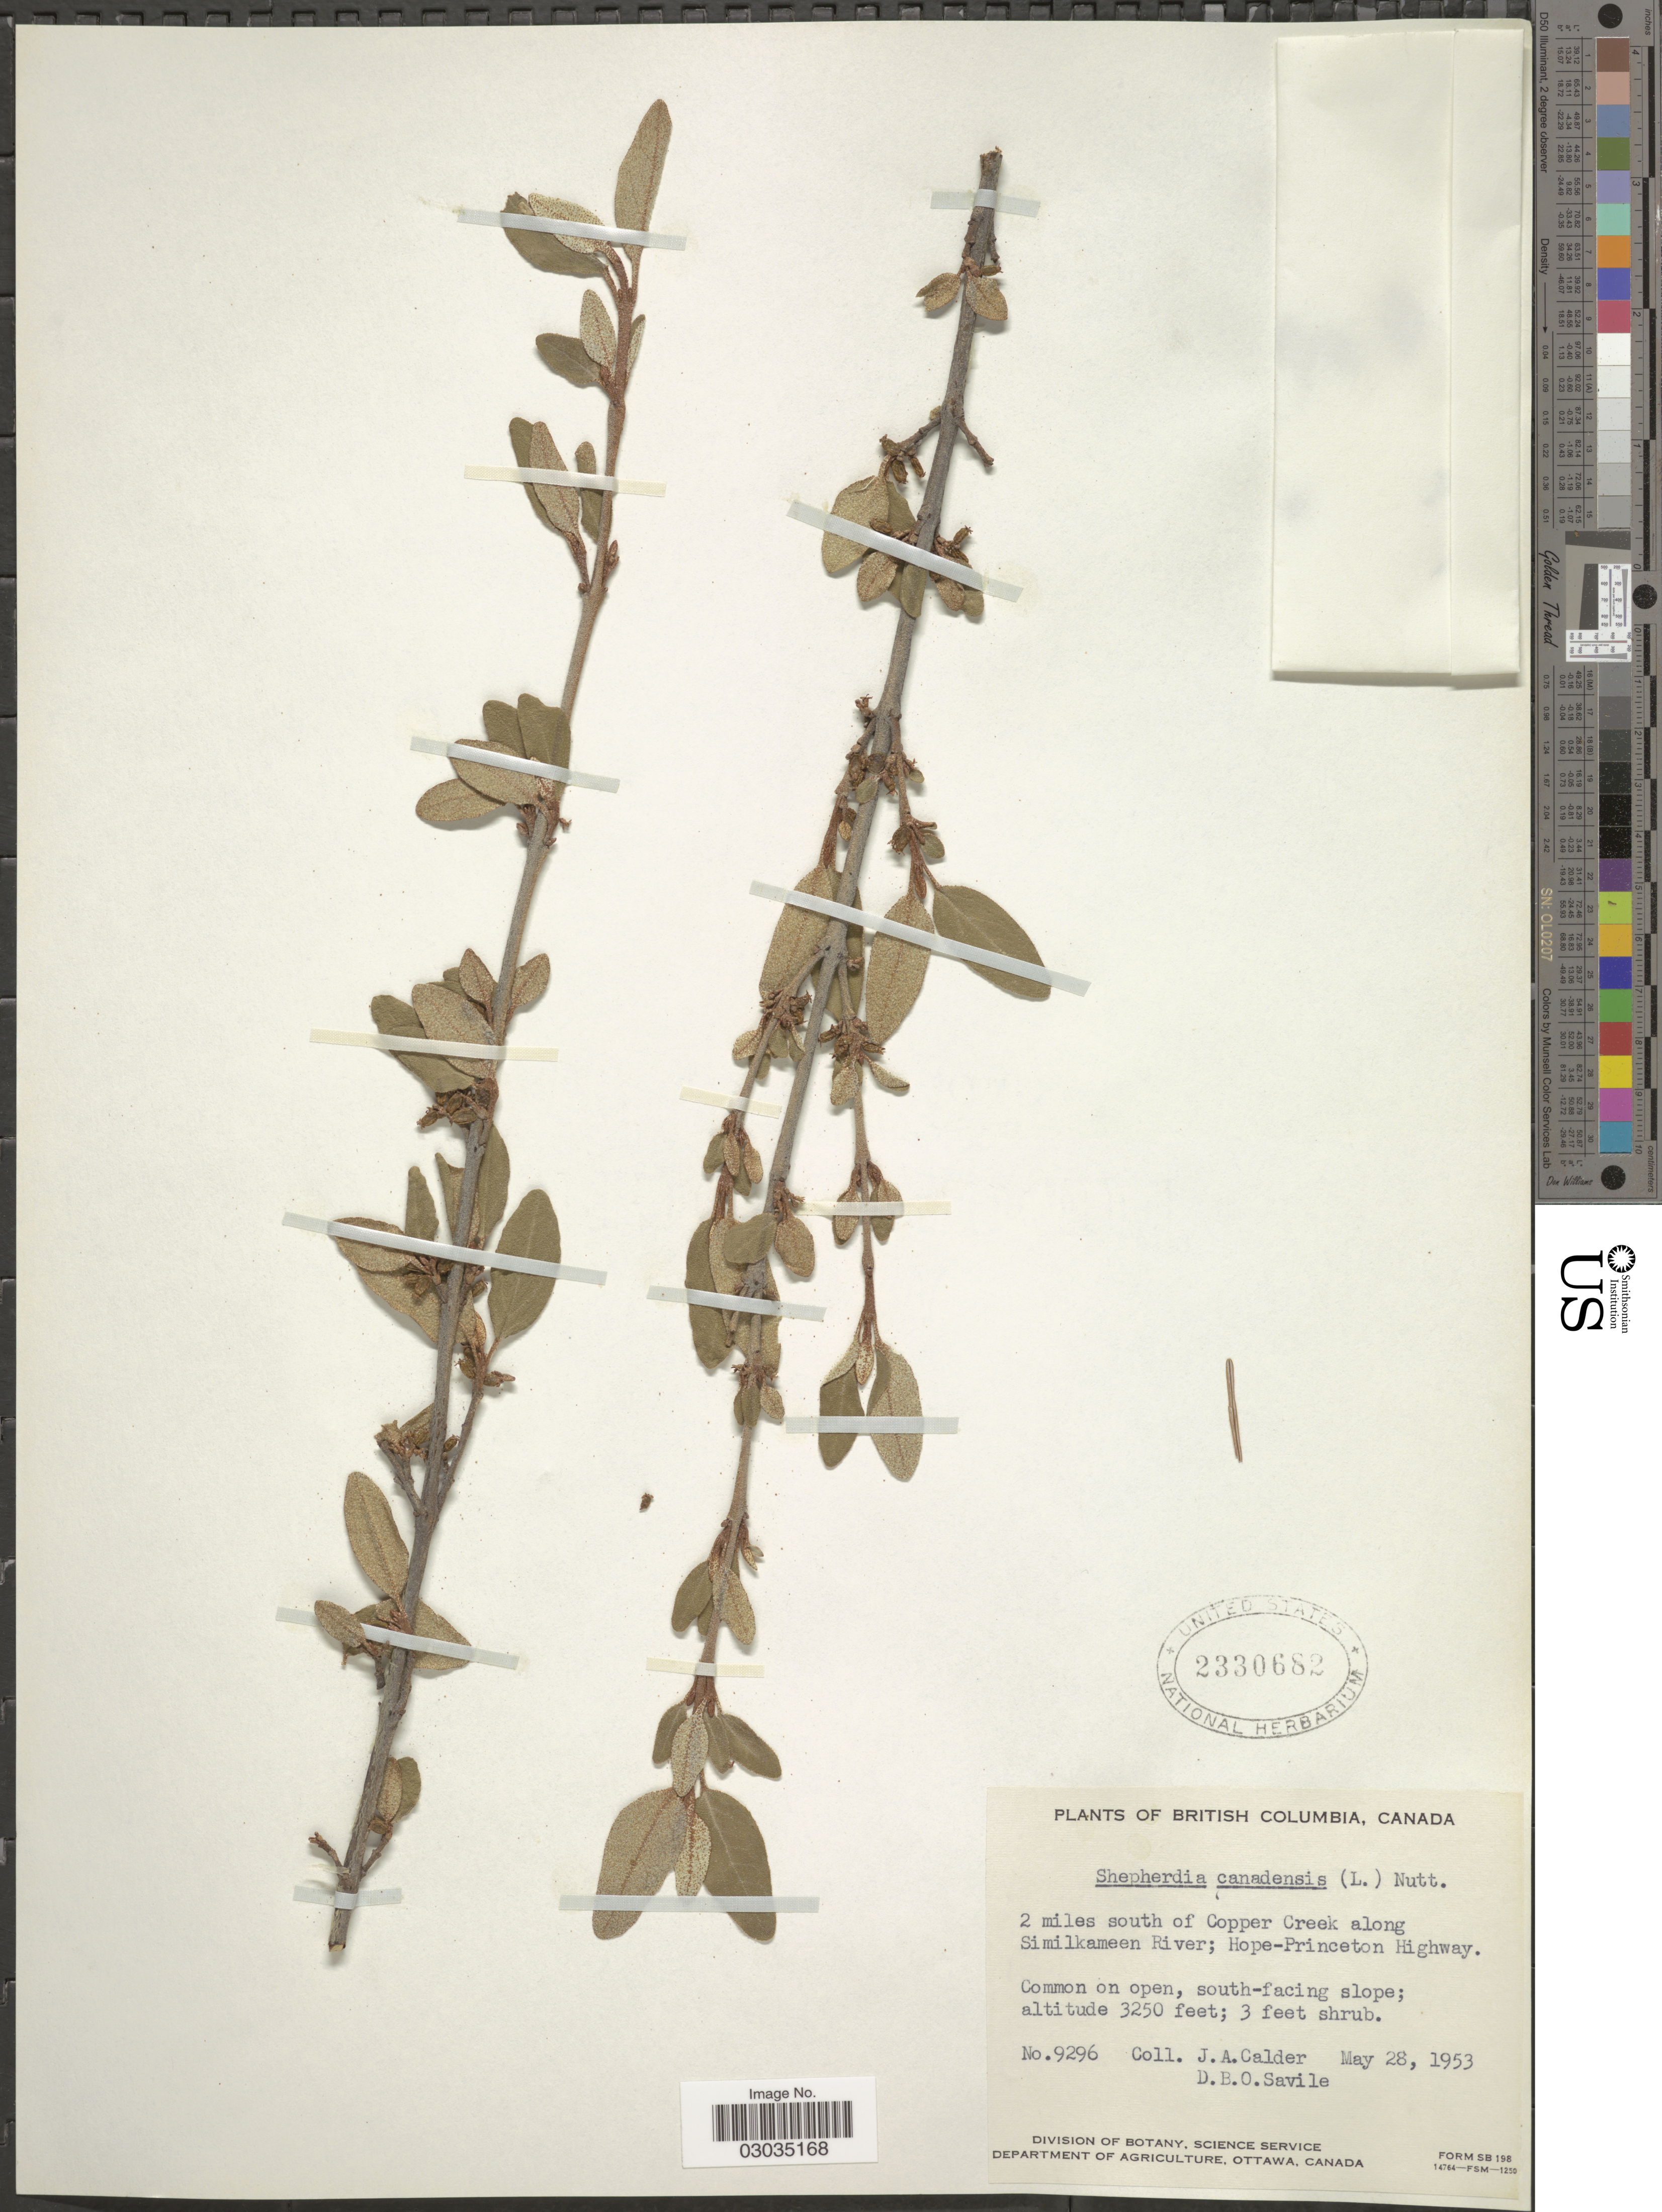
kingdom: Plantae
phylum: Tracheophyta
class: Magnoliopsida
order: Rosales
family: Elaeagnaceae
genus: Shepherdia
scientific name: Shepherdia canadensis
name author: (L.) Nutt.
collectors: J. A. Calder & D. Savile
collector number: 9296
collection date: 1953-05-28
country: Canada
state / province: British Columbia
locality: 2 miles south of Copper Creek along Similkameen River; Hope-Princeton Highway.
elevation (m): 991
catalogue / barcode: US 2330682